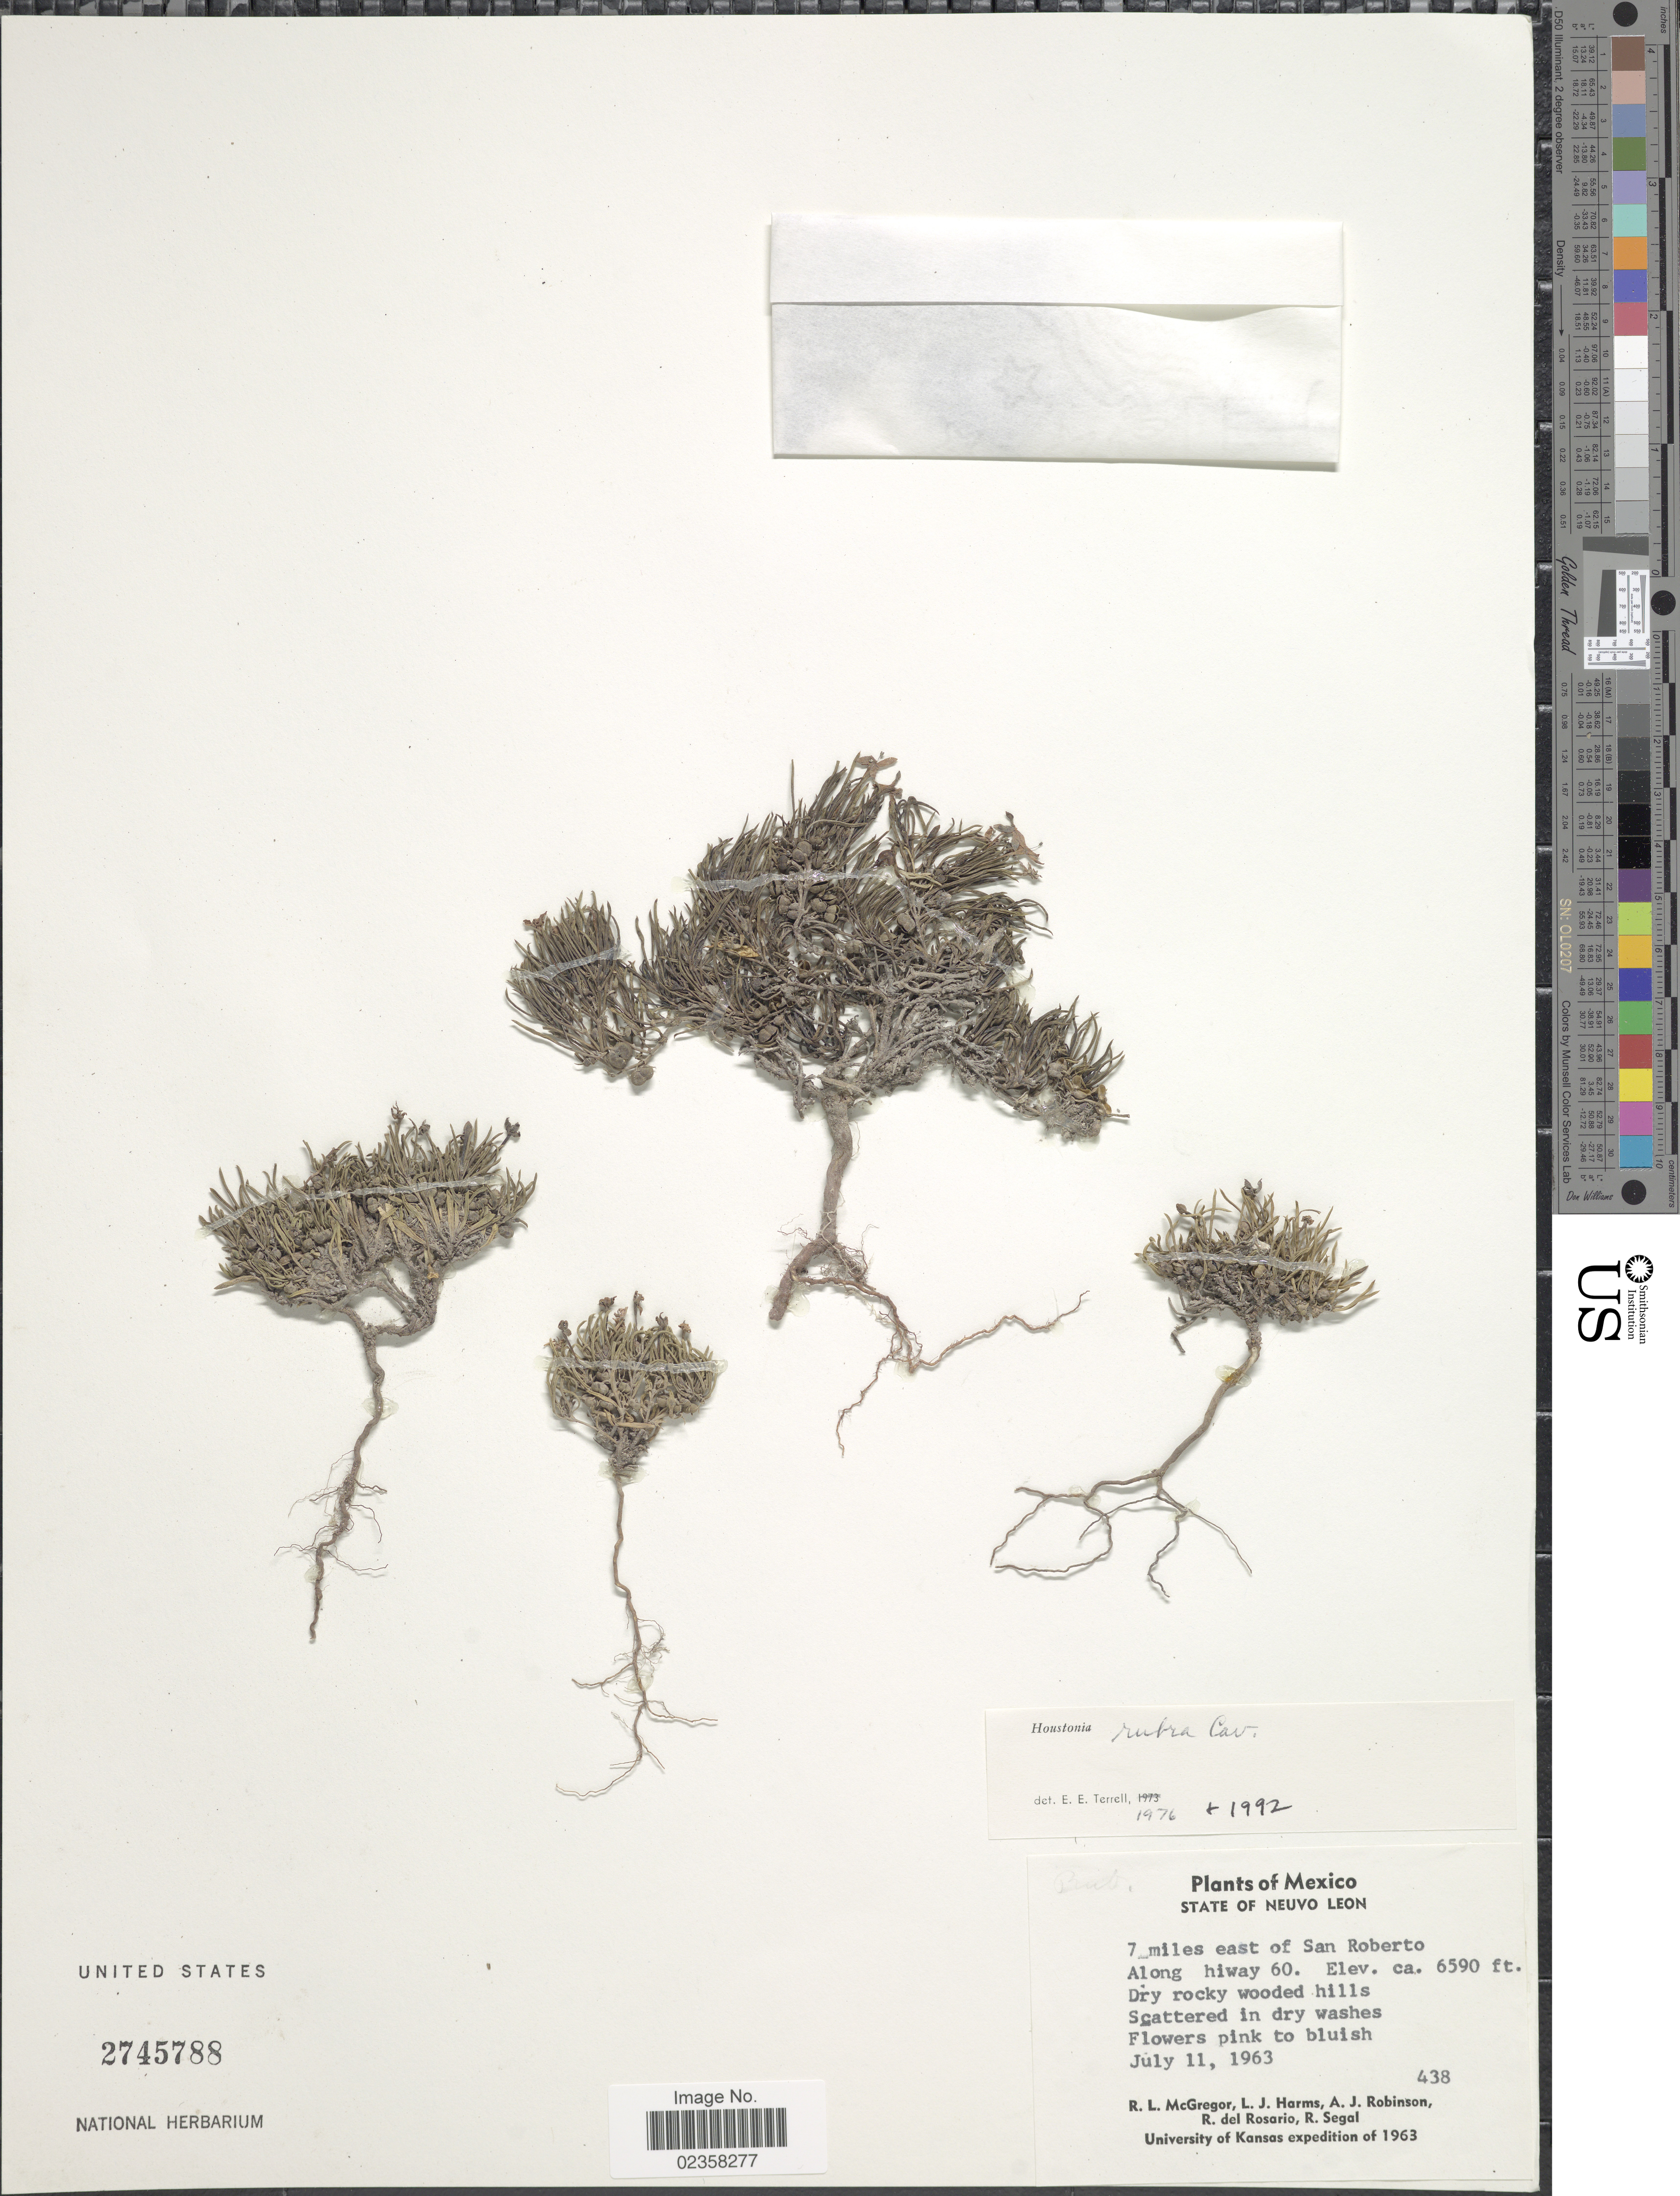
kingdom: Plantae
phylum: Tracheophyta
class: Magnoliopsida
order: Gentianales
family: Rubiaceae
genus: Houstonia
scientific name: Houstonia rubra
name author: Cav.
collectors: R. McGregor, L. Harms, A. J. Robinson, R. del Rosario & R. Segal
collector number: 438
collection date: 1963-07-11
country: Mexico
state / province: Nuevo León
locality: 7 miles east of San Roberto, Along hiway 60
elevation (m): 2009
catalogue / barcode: US 2745788